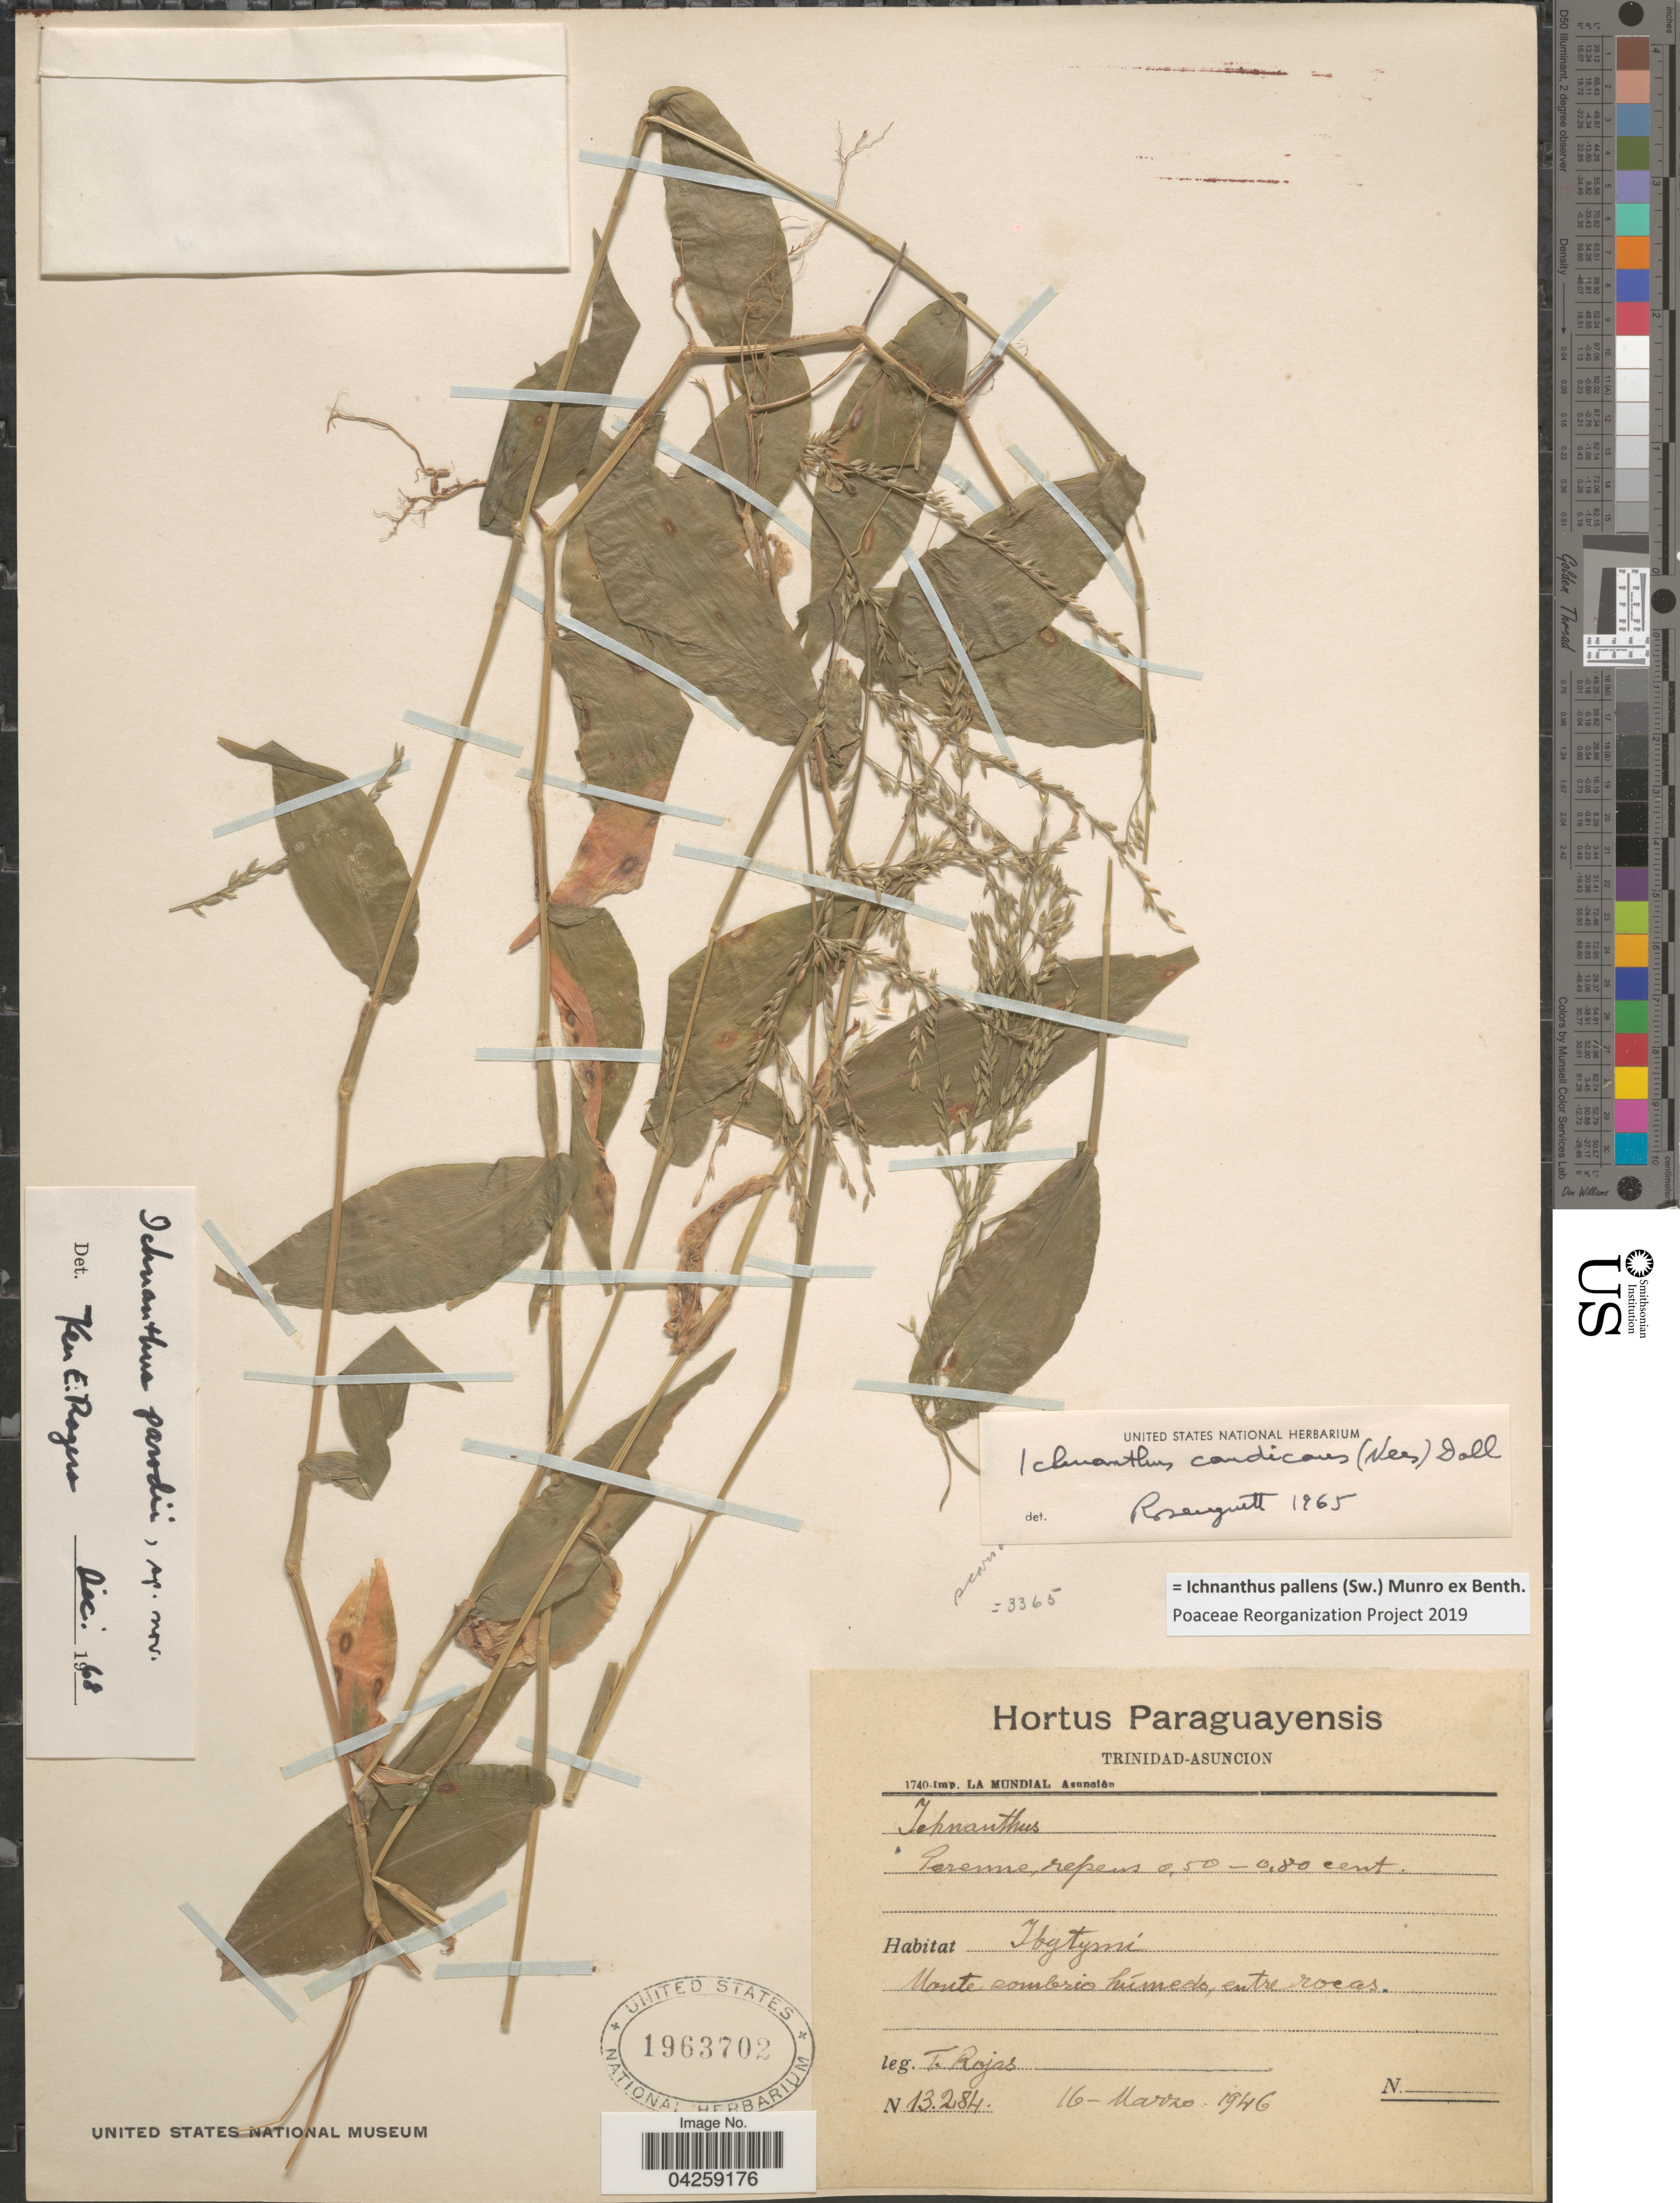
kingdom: Plantae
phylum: Tracheophyta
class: Liliopsida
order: Poales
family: Poaceae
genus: Ichnanthus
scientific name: Ichnanthus pallens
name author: (Sw.) Munro ex Benth.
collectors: T. Rojas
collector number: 13284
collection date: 1946-03-16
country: Paraguay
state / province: Asuncion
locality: Ibytymi. Monte sombrio húmedo, entre rocas.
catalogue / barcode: US 1963702